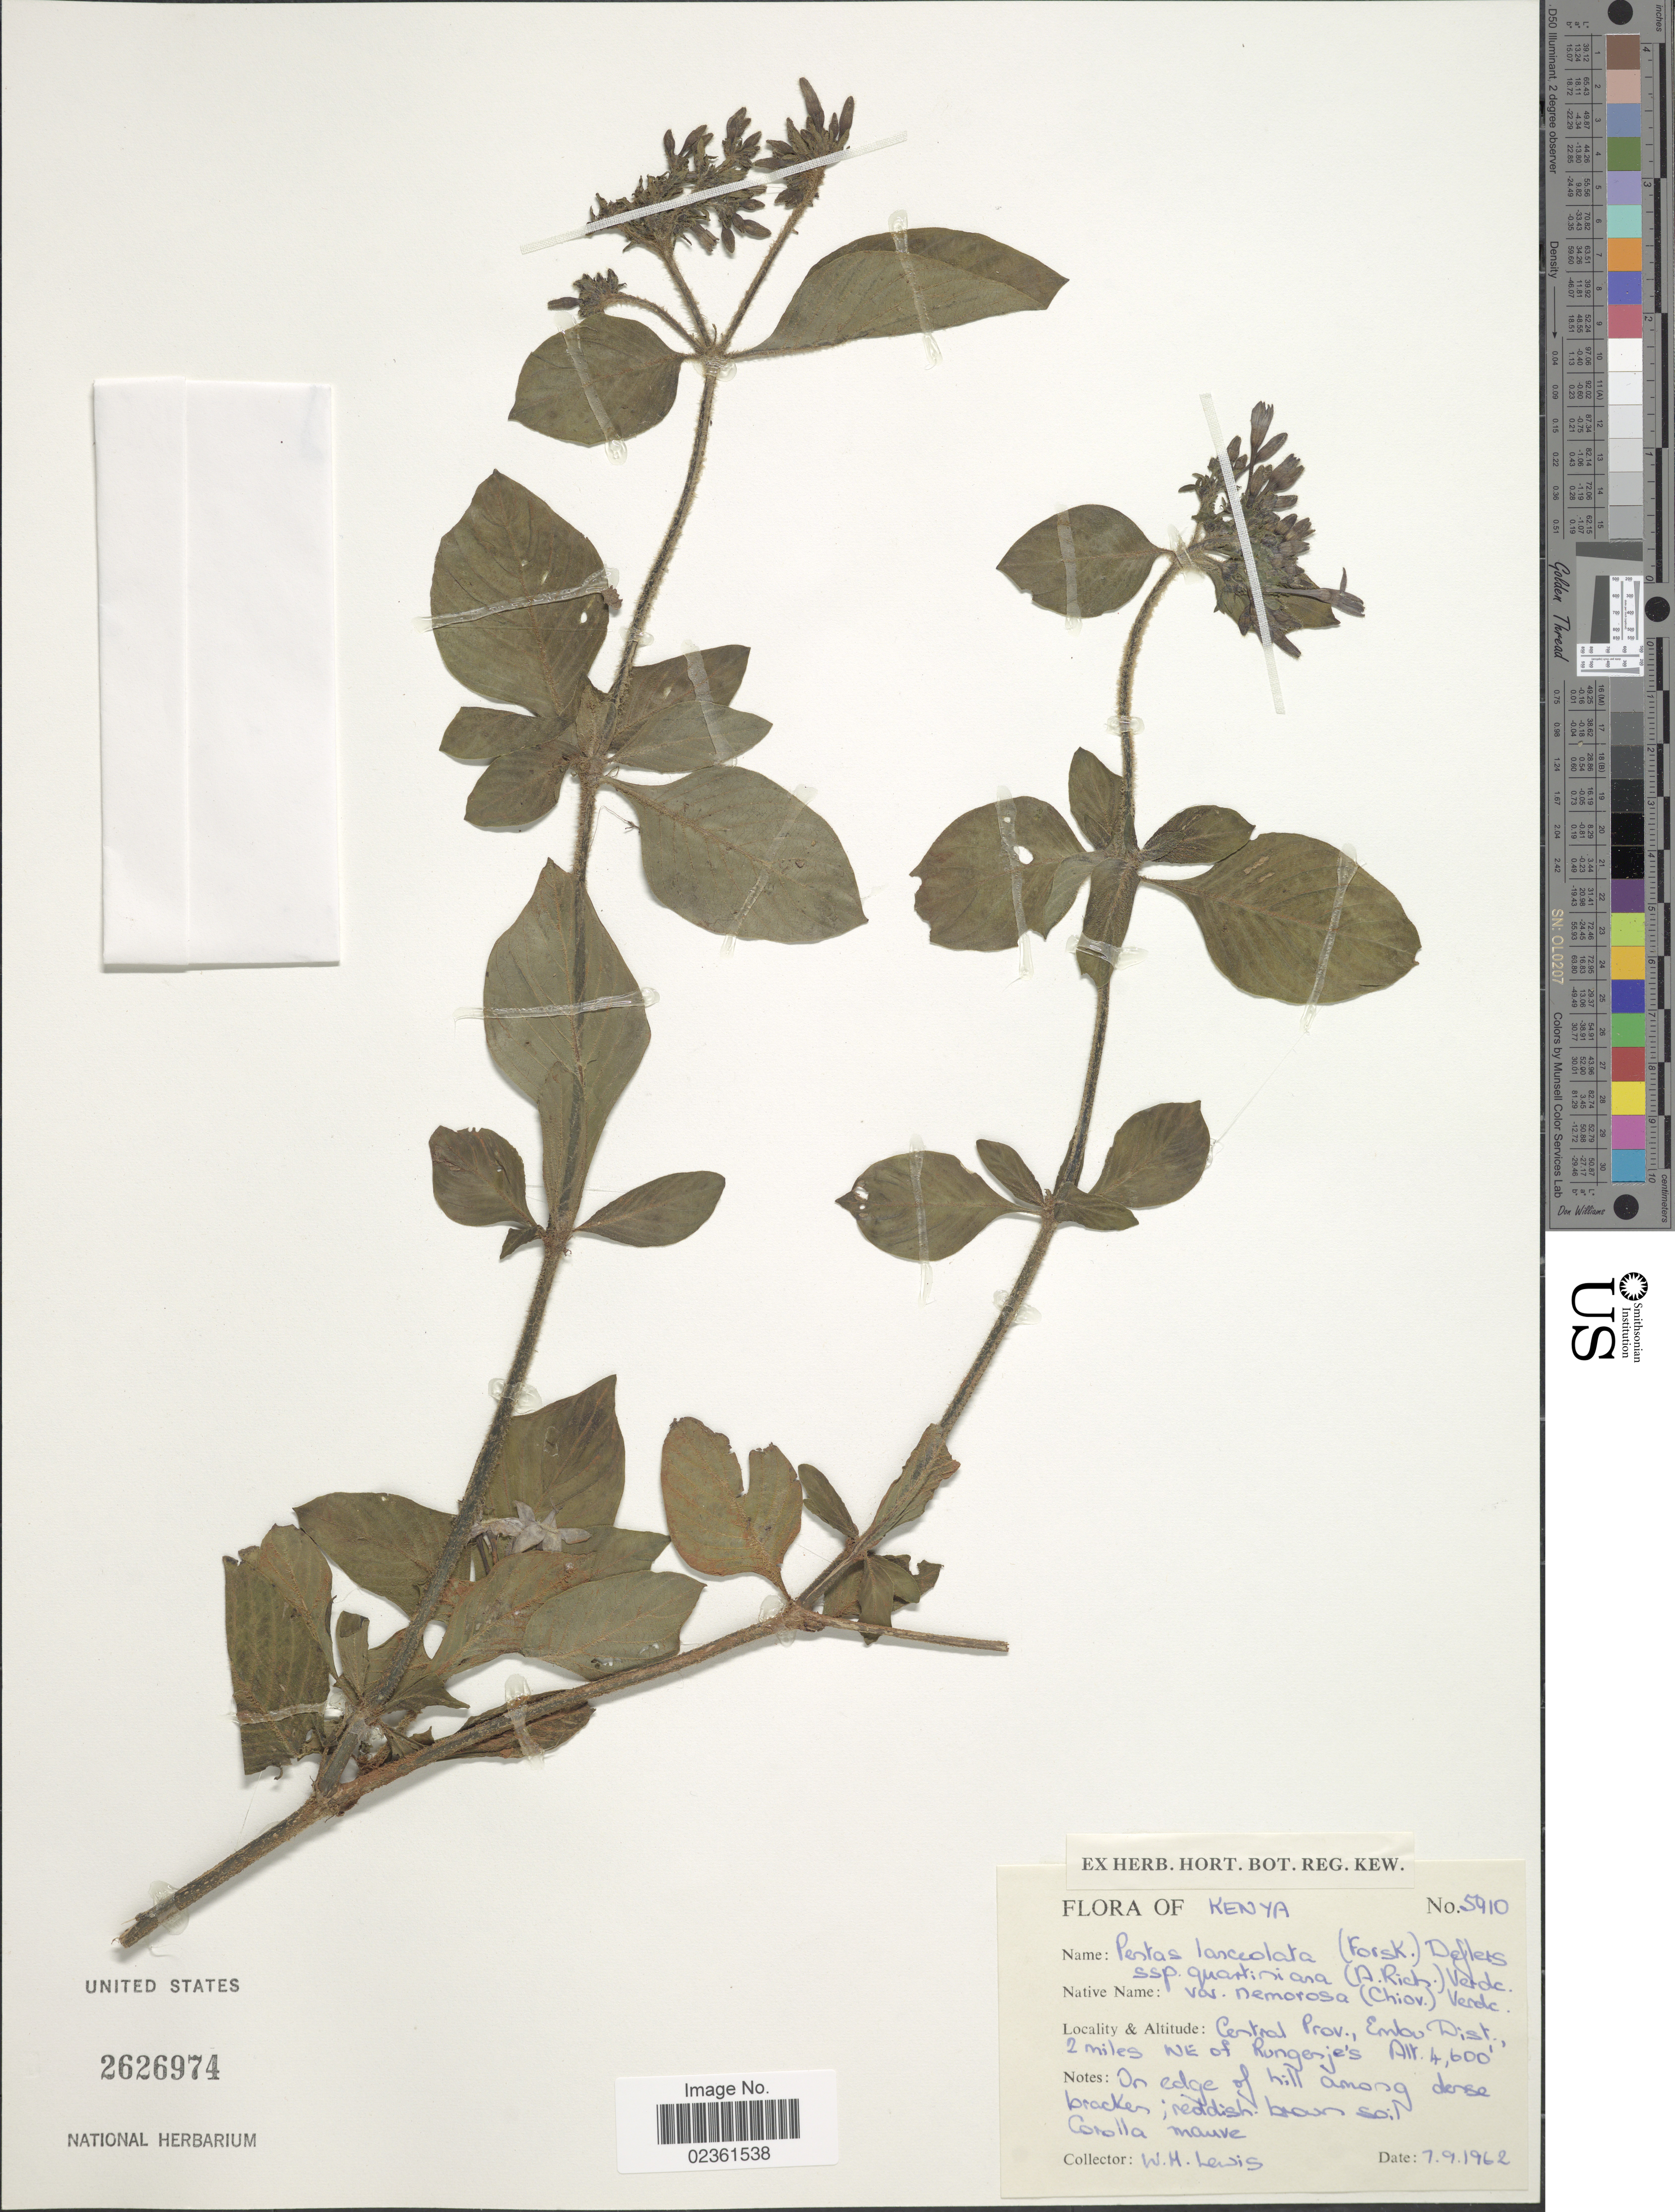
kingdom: Plantae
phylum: Tracheophyta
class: Magnoliopsida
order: Gentianales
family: Rubiaceae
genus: Pentas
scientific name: Pentas lanceolata var. nemorosa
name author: (Chiov.) Verdc.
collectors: W. H. Lewis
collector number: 5910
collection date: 1962-09-07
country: Kenya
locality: Central Prov., Embu Dist., 2 miles NE of Rungenje's, on edge of hill among dense bracken [interpreted].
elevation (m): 1402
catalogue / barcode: US 2626974